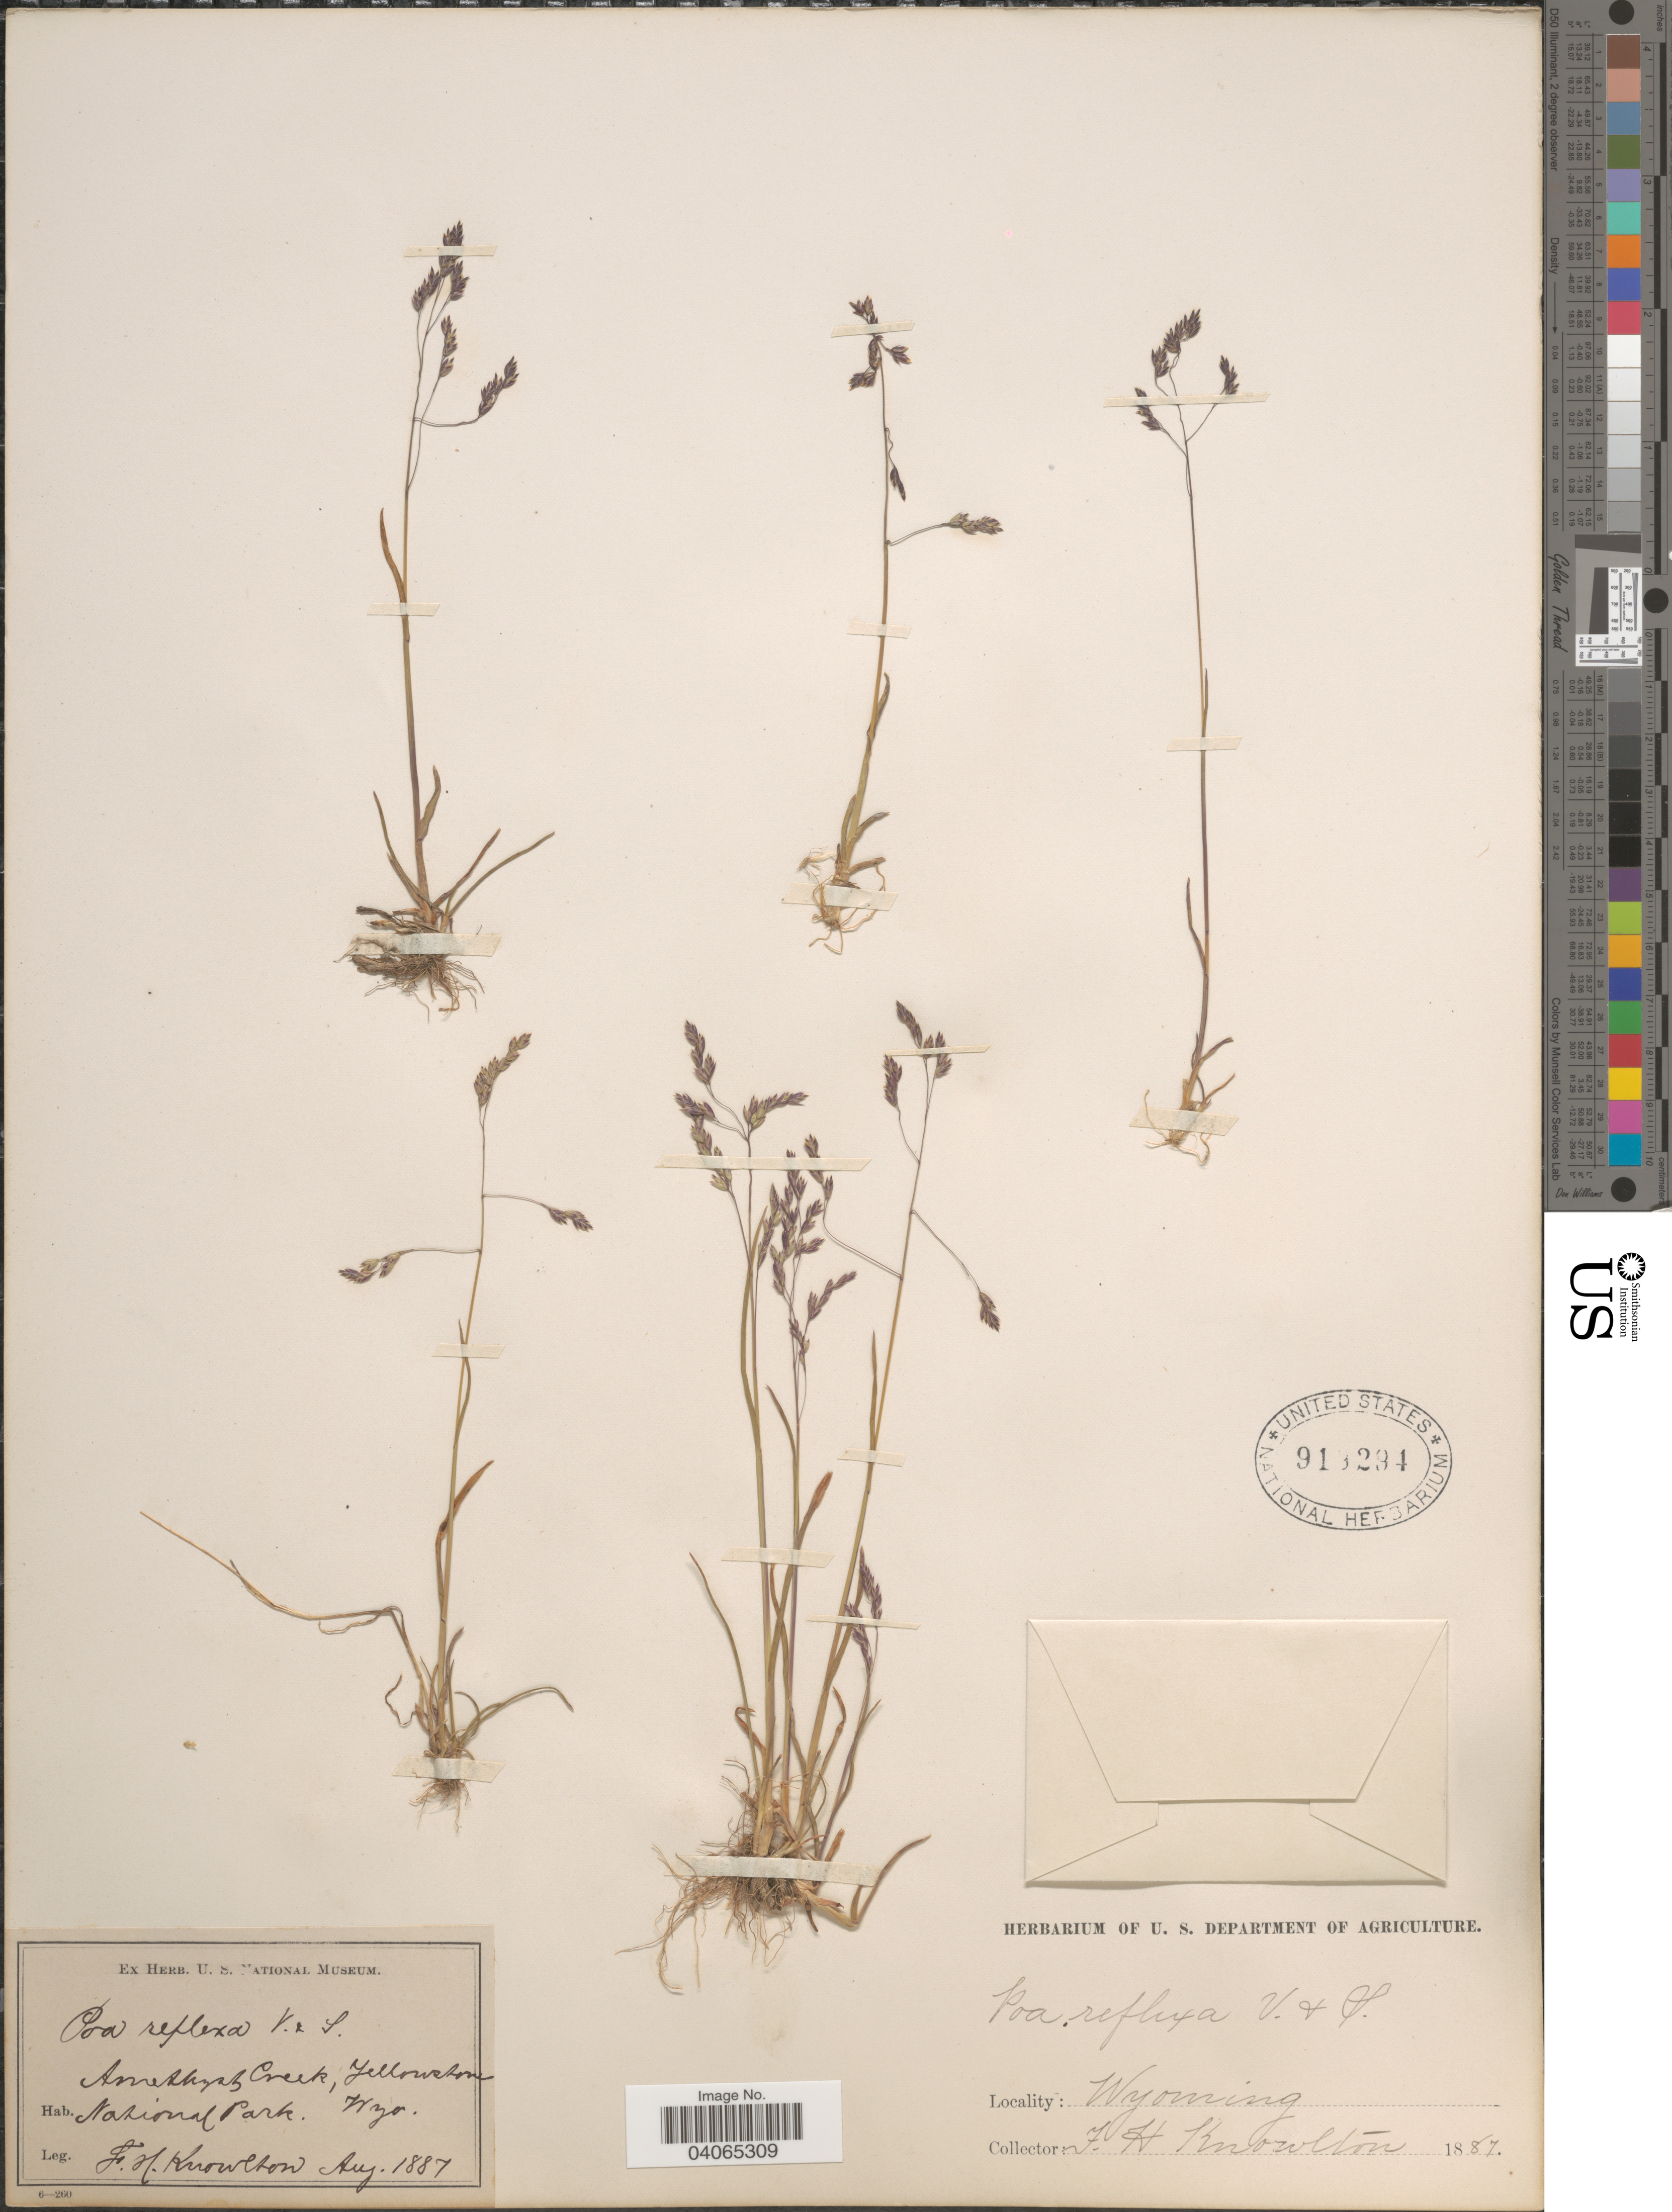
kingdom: Plantae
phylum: Tracheophyta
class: Liliopsida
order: Poales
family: Poaceae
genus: Poa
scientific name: Poa reflexa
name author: Vasey & Scribn.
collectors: F. H. Knowlton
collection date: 1887-08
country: United States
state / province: Wyoming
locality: Amethyst Creek, Yellowstone National Park.